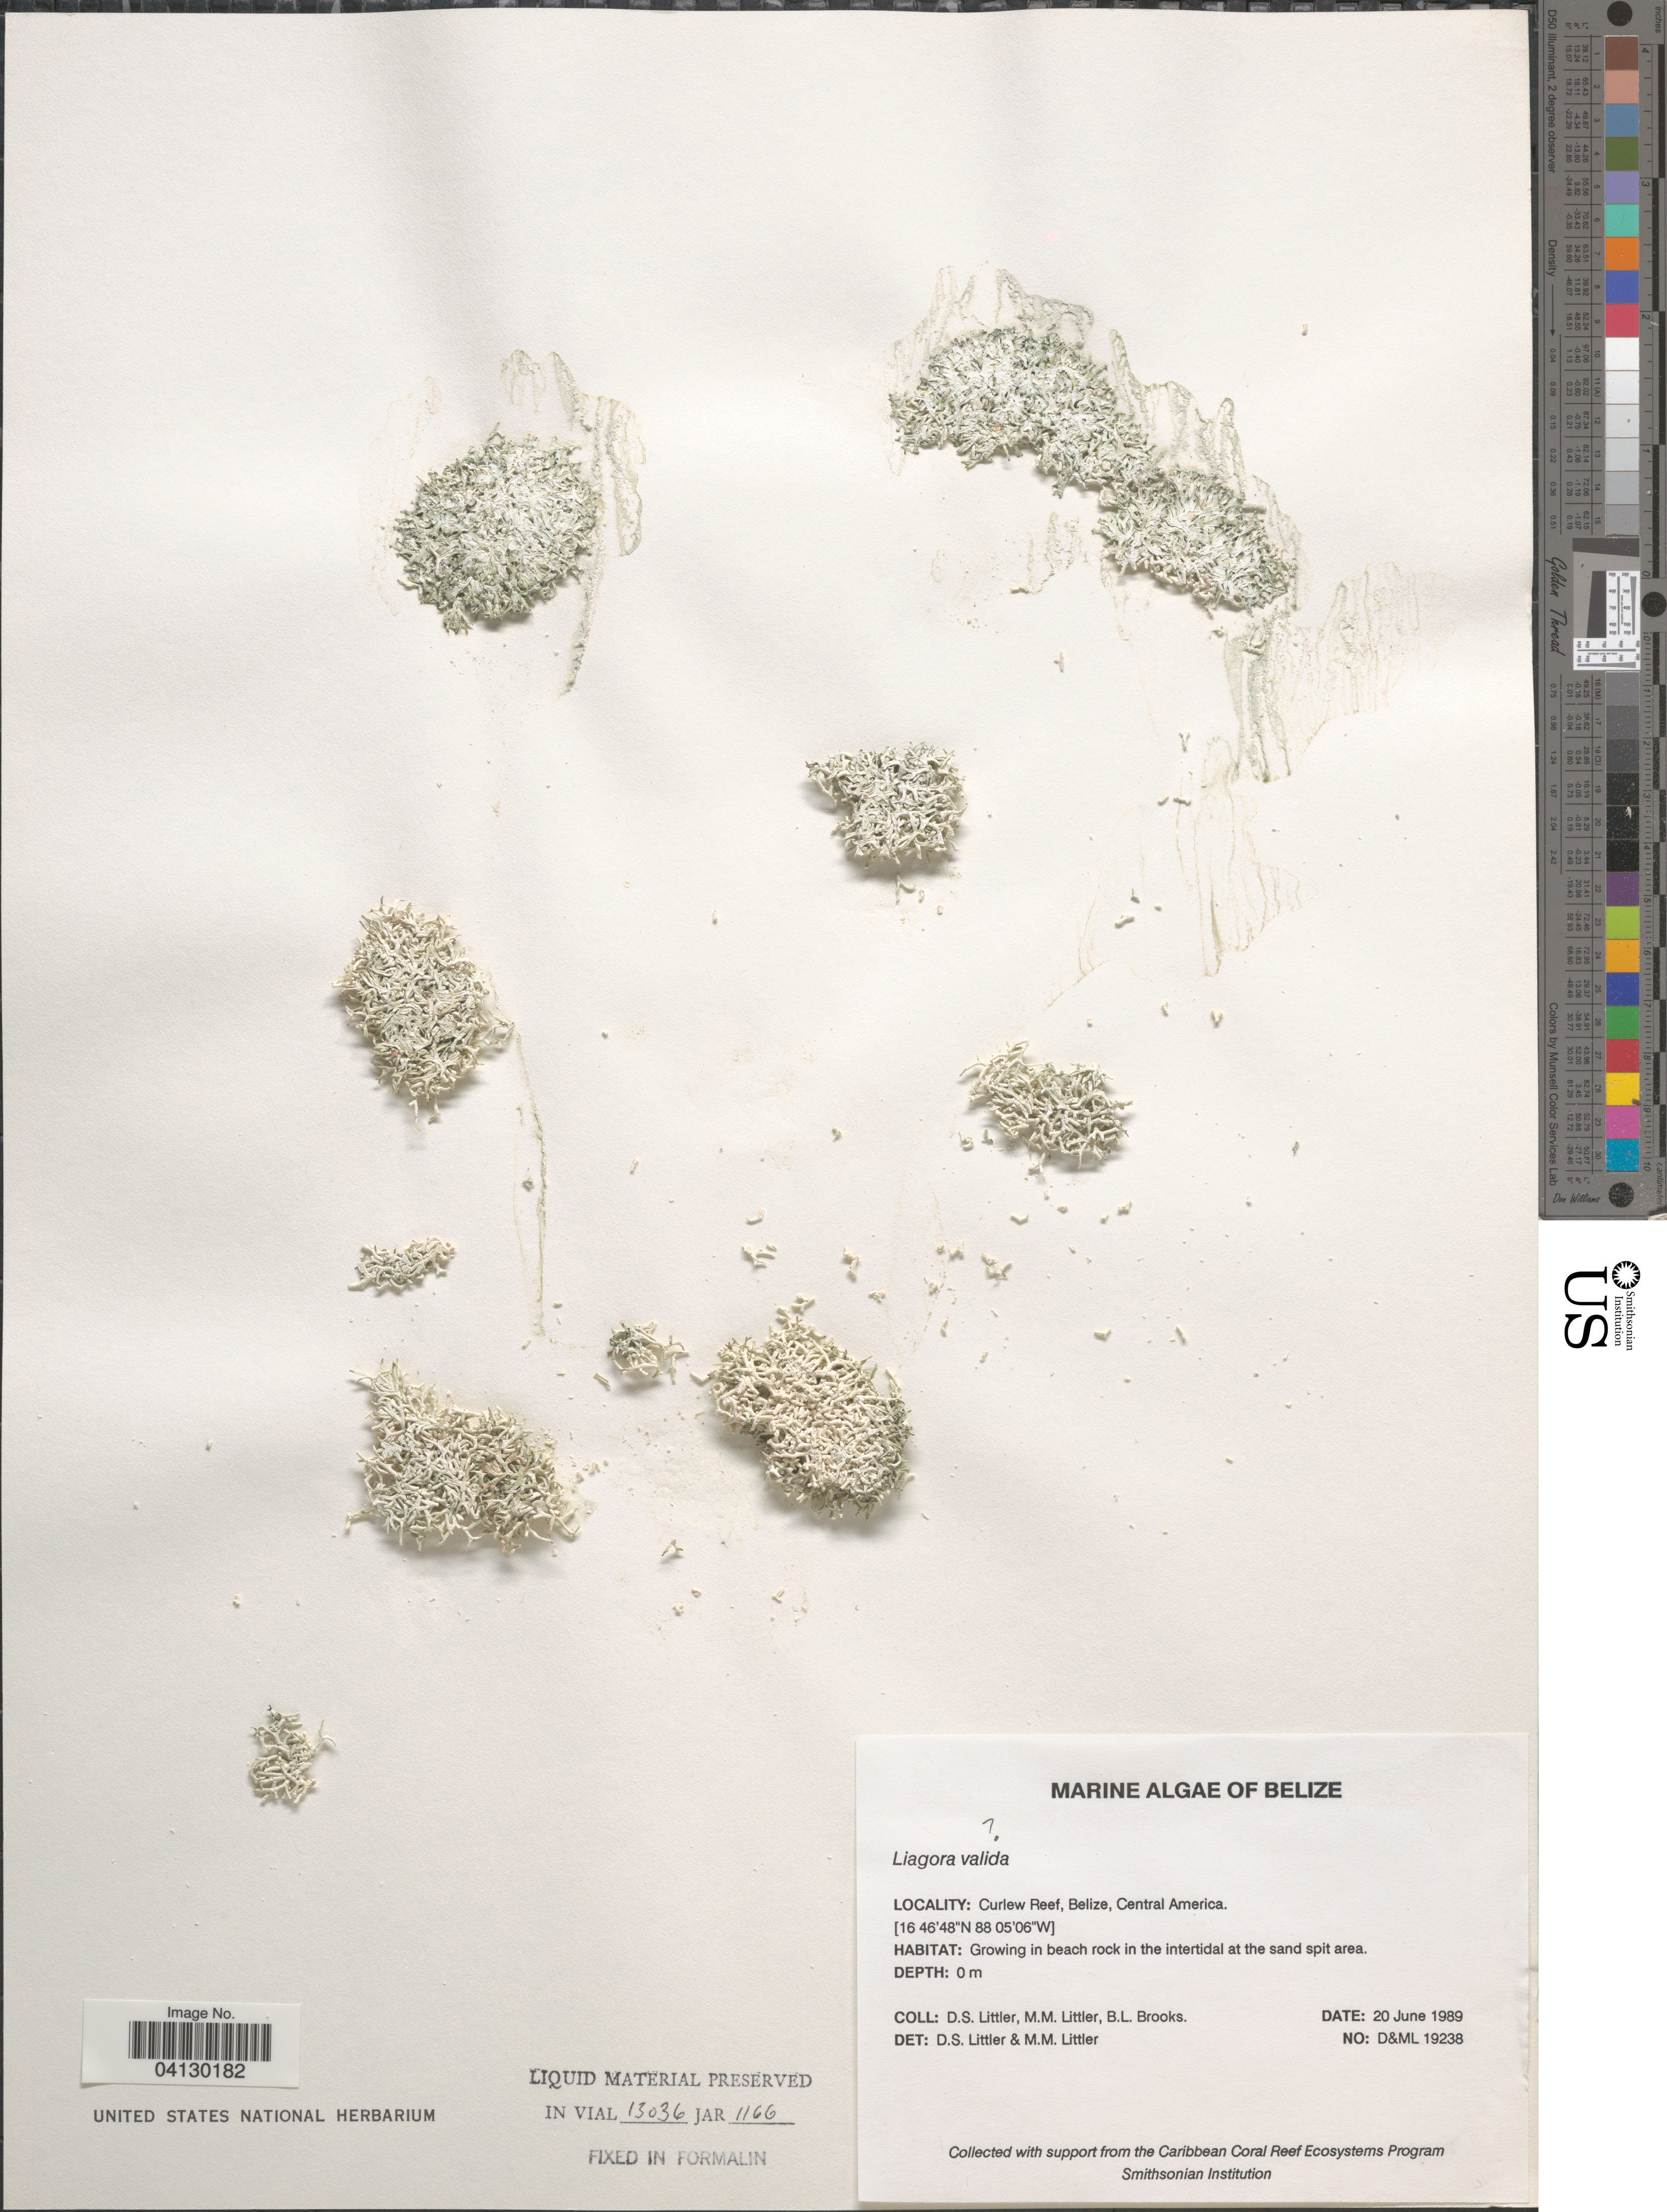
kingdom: Plantae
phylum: Rhodophyta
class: Florideophyceae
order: Nemaliales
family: Liagoraceae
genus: Liagora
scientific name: Liagora valida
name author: Harv.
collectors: D. S. Littler & B. Brooks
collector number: D&ML 19238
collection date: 1989-06-20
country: Belize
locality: Curlew Reef.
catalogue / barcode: US 328577